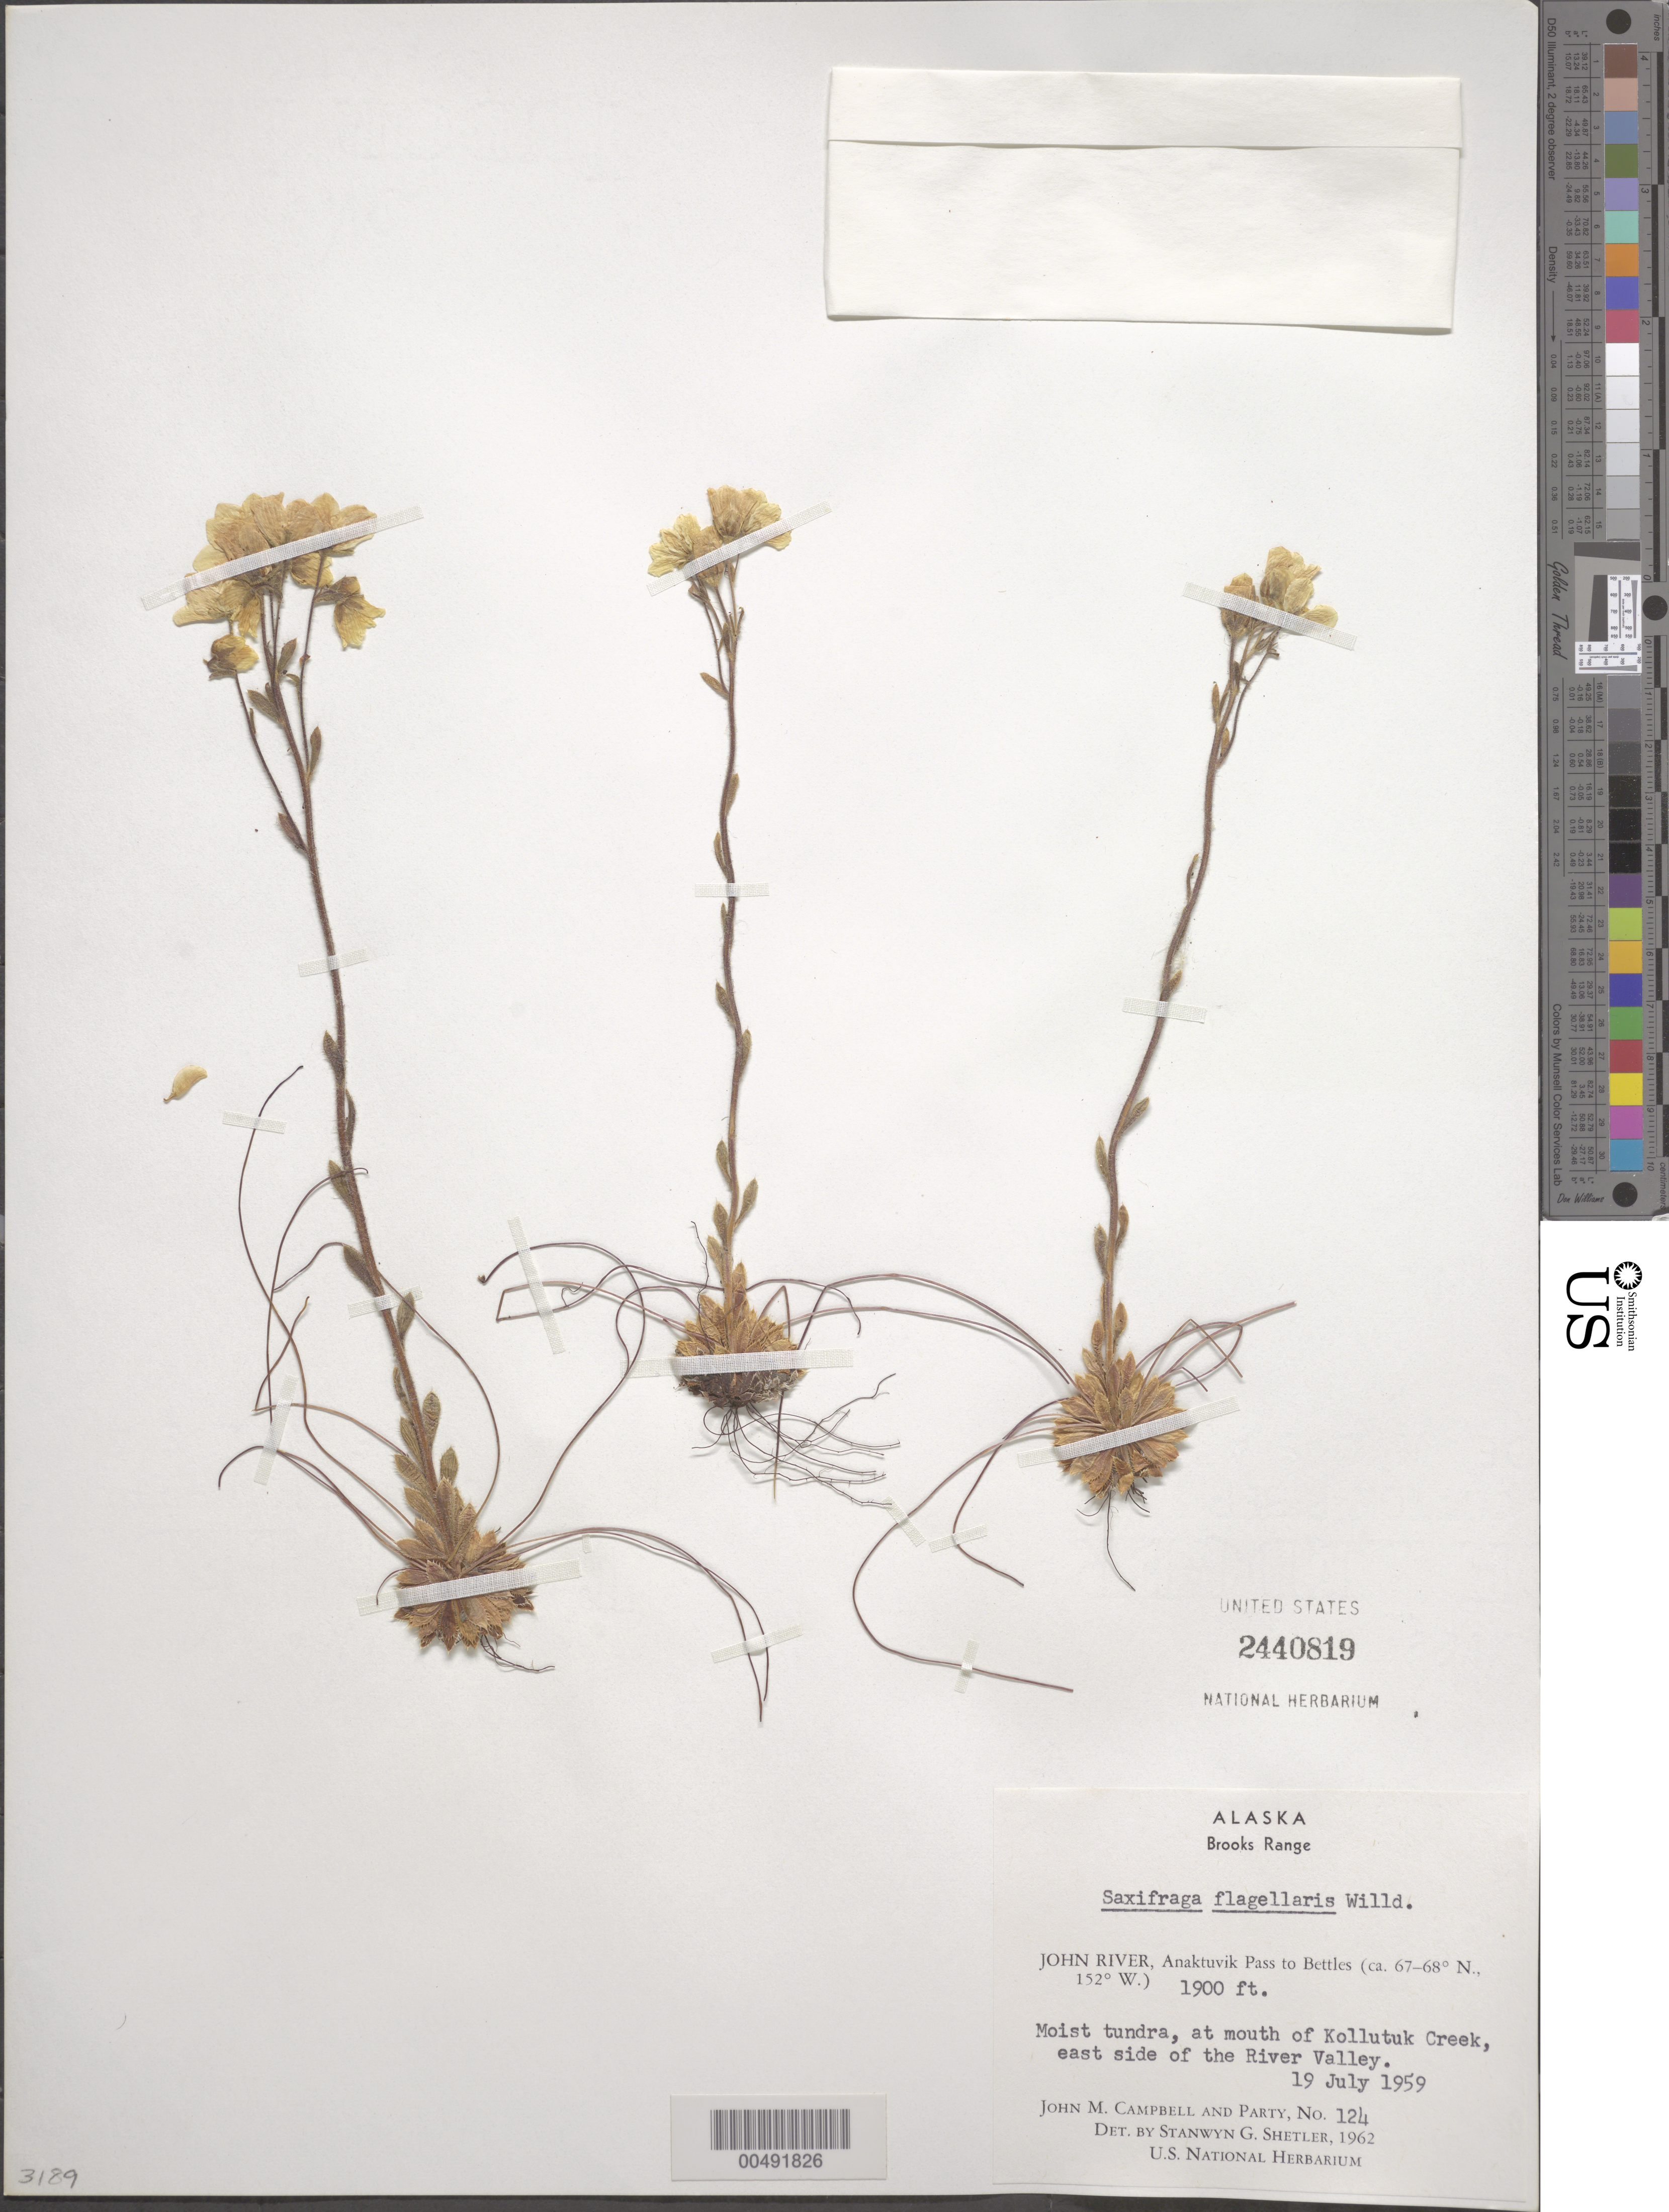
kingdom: Plantae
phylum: Tracheophyta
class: Magnoliopsida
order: Saxifragales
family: Saxifragaceae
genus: Saxifraga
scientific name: Saxifraga flagellaris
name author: Willd. ex Sternb.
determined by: Shetler, Stanwyn G., (US), NMNH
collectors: J. M. Campbell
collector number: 124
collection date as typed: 19 Jul 1959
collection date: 1959-07-19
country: United States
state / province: Alaska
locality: Brooks Range, John River, E side of River Valley, Anaktuvuk Pass to Bettles, at mouth of Kollutuk Creek (lat/long recorded as: lat=::: long=152:0:0:W)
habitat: moist tundra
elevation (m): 579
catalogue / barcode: US 2440819